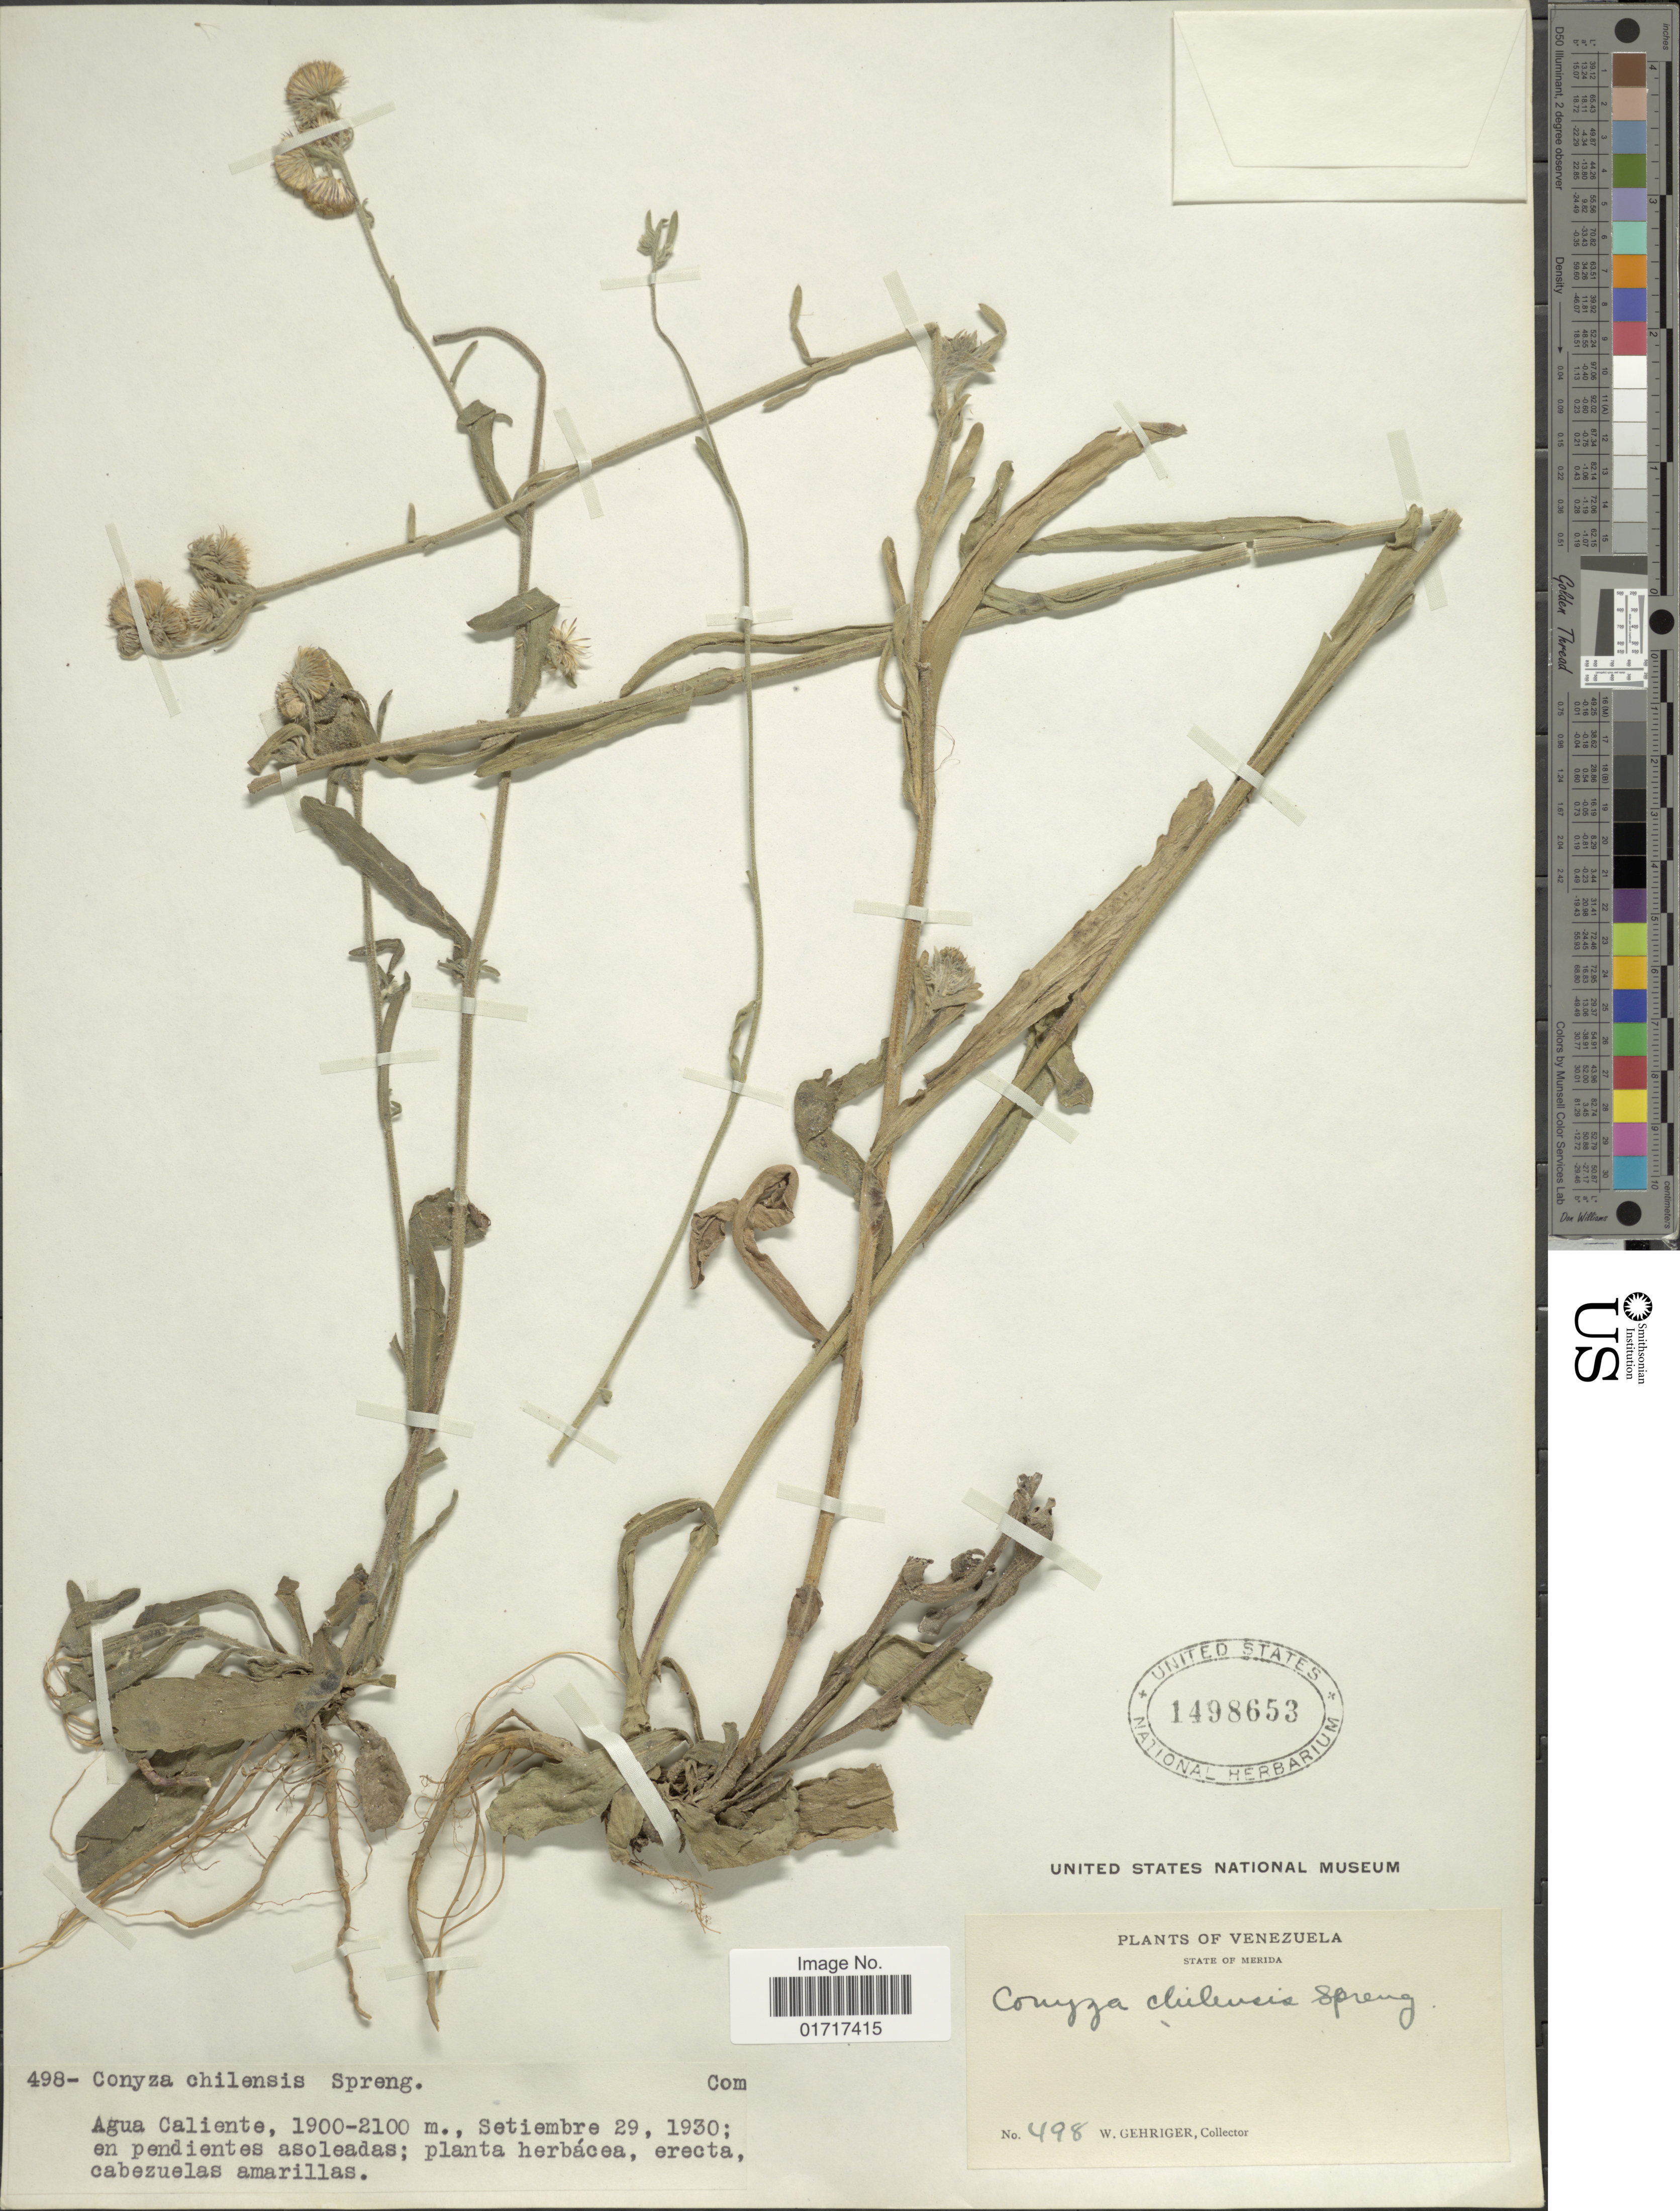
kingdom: Plantae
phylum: Tracheophyta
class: Magnoliopsida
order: Asterales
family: Asteraceae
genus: Conyza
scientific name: Conyza primulaefolia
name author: (Lam.) Cuatrec. & Lourteig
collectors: W. Gehriger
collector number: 498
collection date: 1930-09-29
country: Venezuela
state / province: Mérida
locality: Stateof Merida. Agua Caliente.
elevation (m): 1900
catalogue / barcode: US 1498653